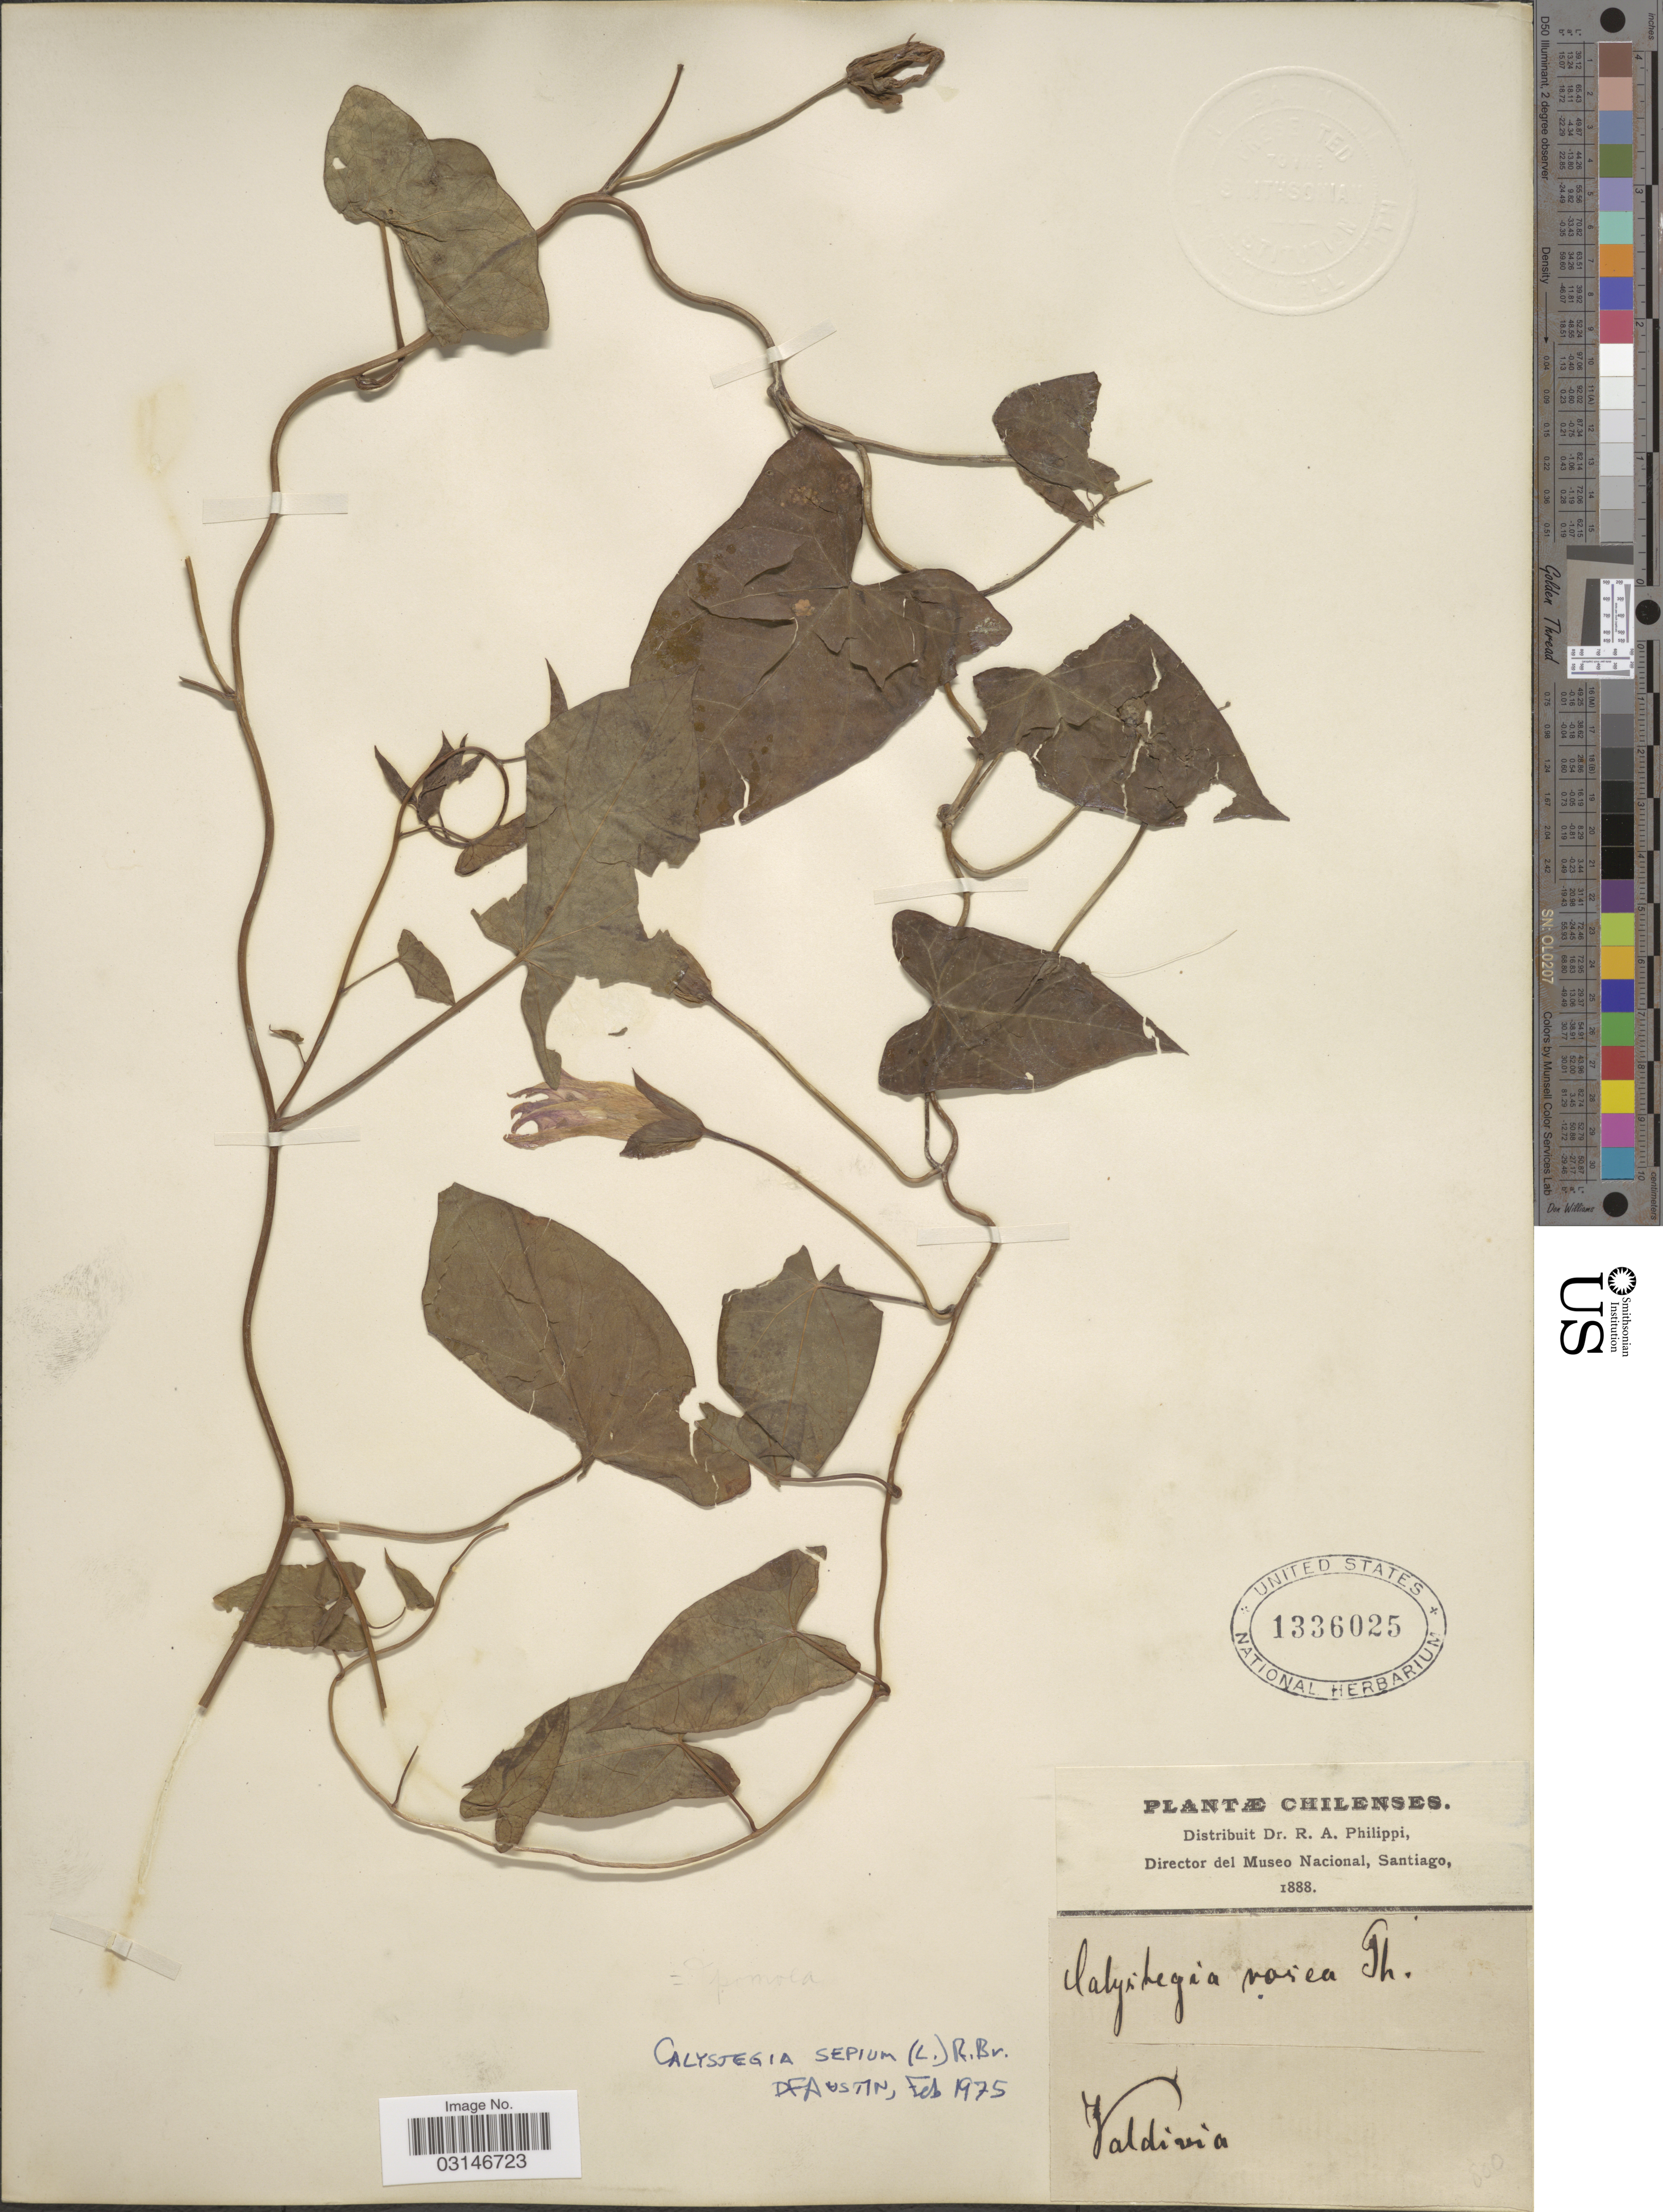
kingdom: Plantae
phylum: Tracheophyta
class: Magnoliopsida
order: Solanales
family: Convolvulaceae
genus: Calystegia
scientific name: Calystegia sepium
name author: (L.) R. Br.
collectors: ex. herb. R.A. Philippi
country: Chile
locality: Valdivia.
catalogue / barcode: US 1336025